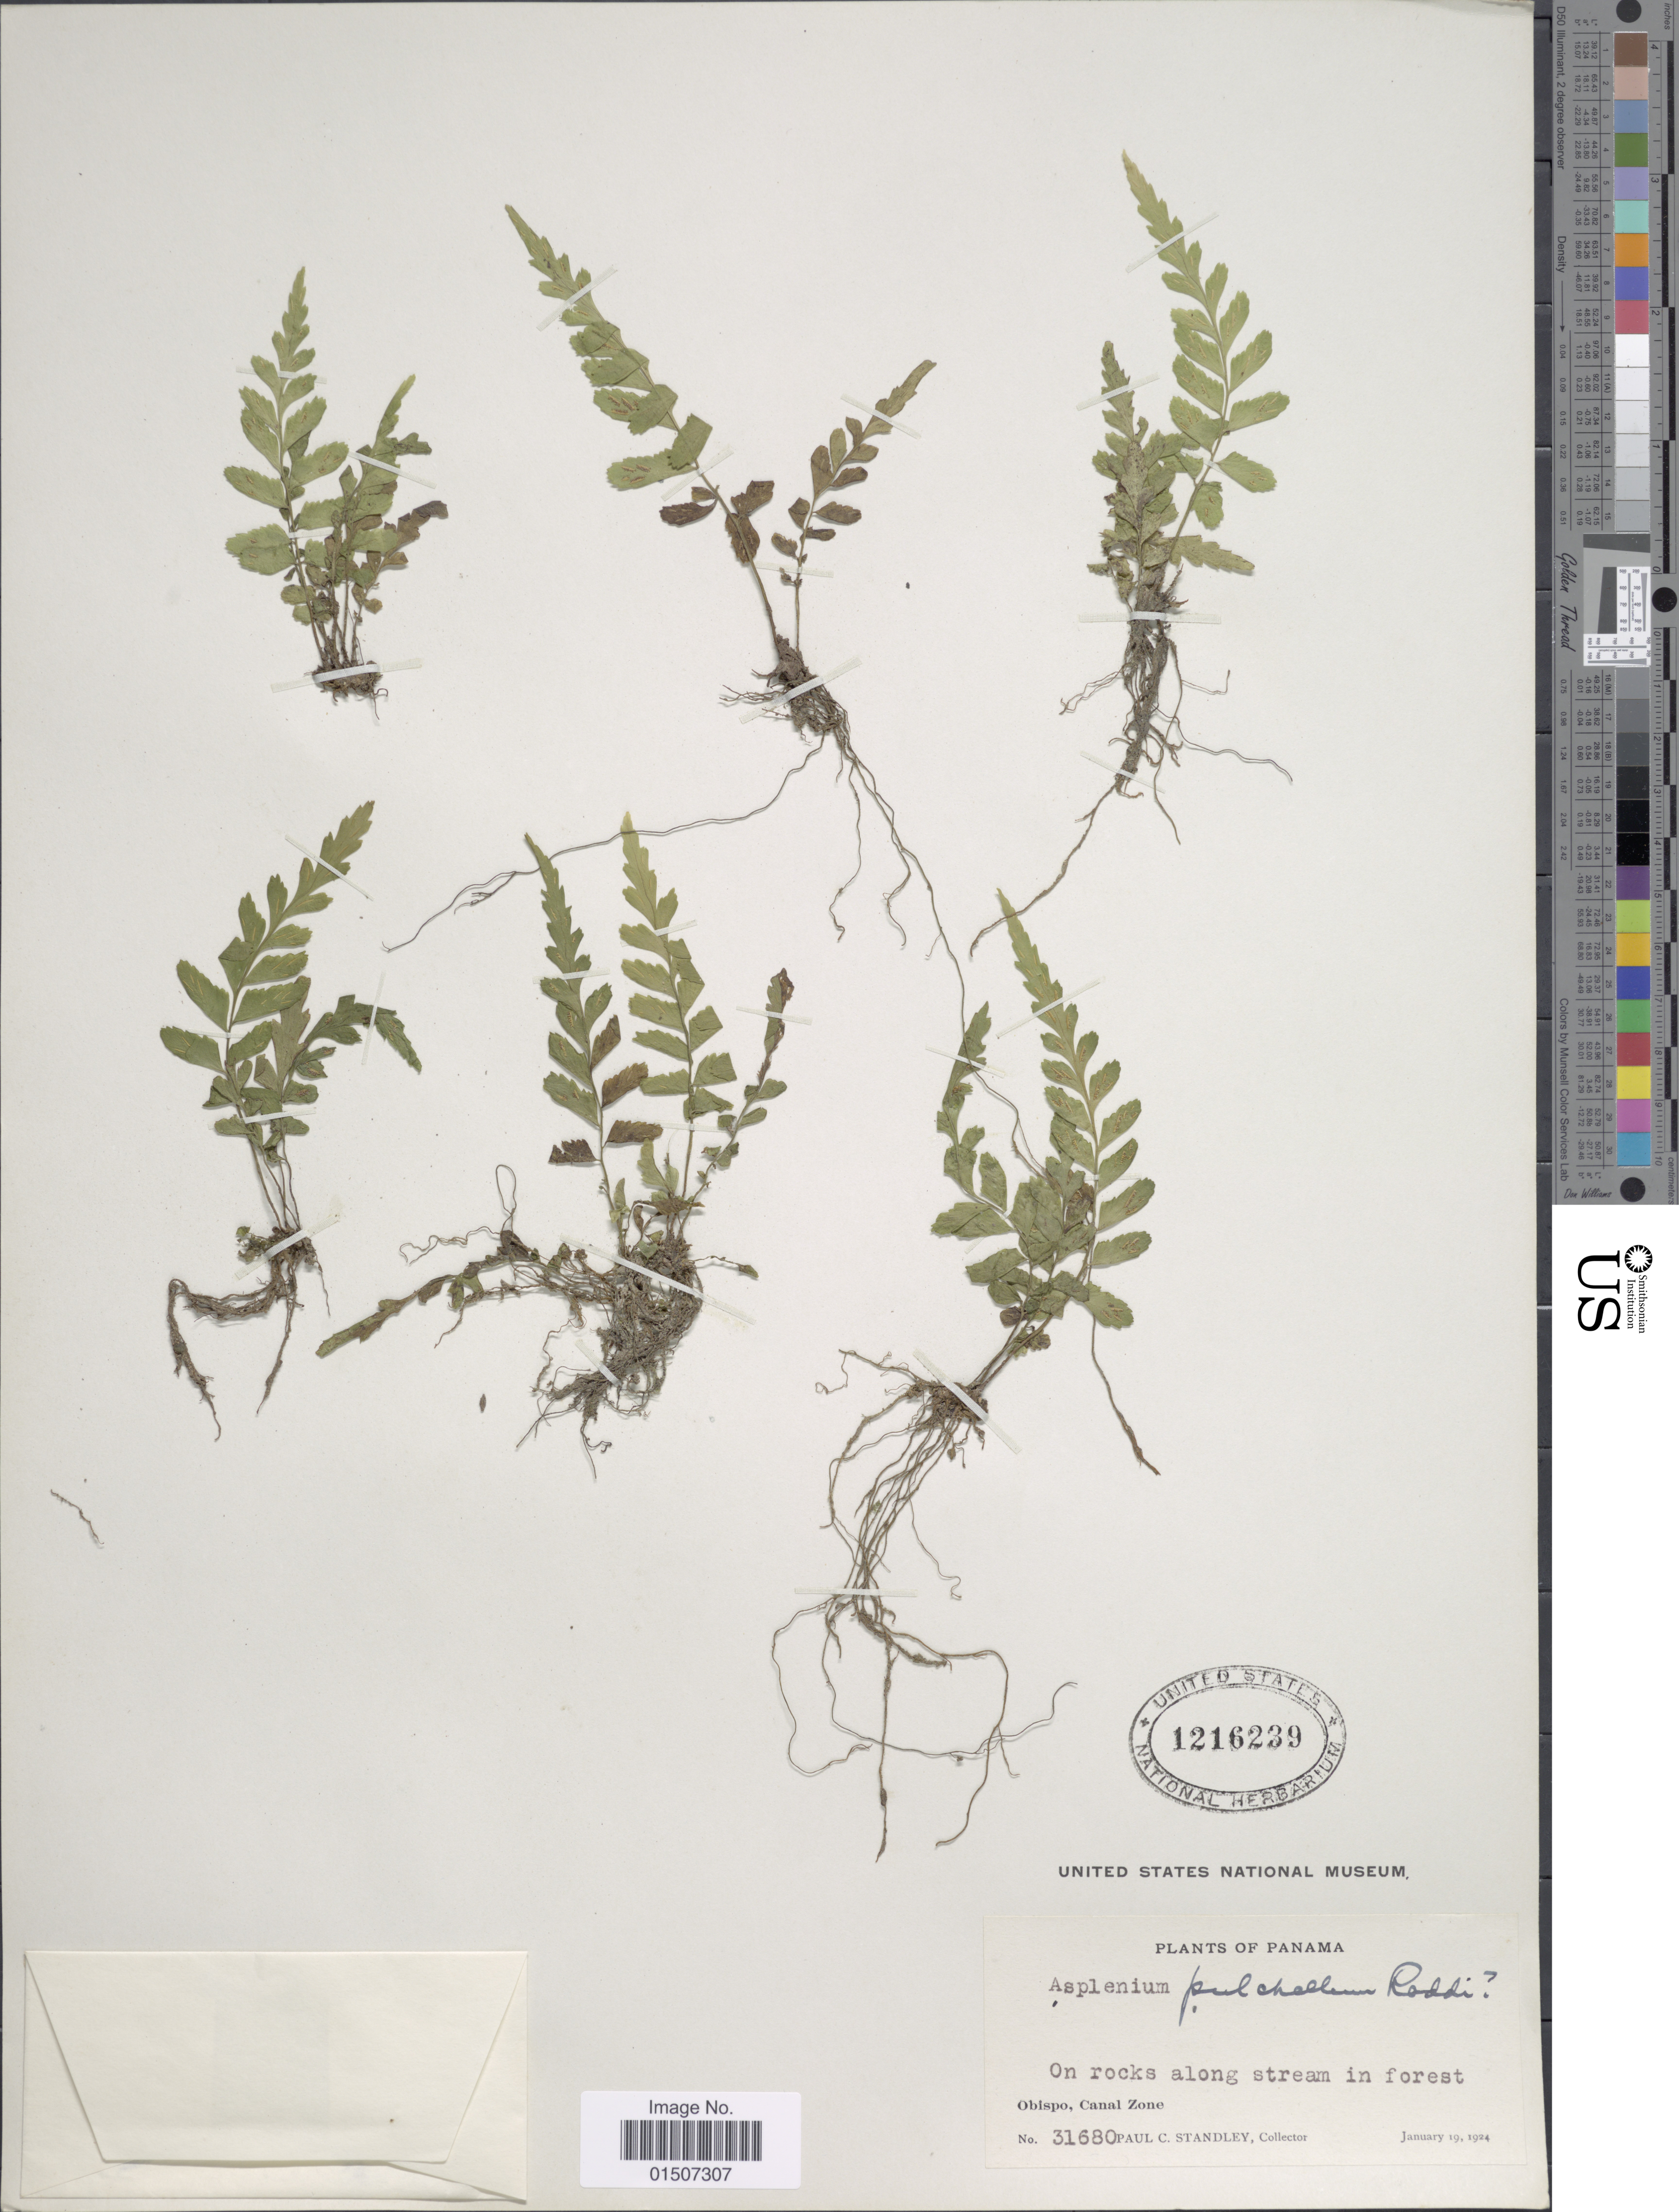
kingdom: Plantae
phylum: Tracheophyta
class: Polypodiopsida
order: Polypodiales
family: Aspleniaceae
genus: Asplenium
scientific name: Asplenium otites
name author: Link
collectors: P. C. Standley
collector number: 31680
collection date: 1924-01-19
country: Panama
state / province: Colón / Panamá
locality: On rocks along stream in forest, Obispo, Canal Zone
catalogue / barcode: US 1216239